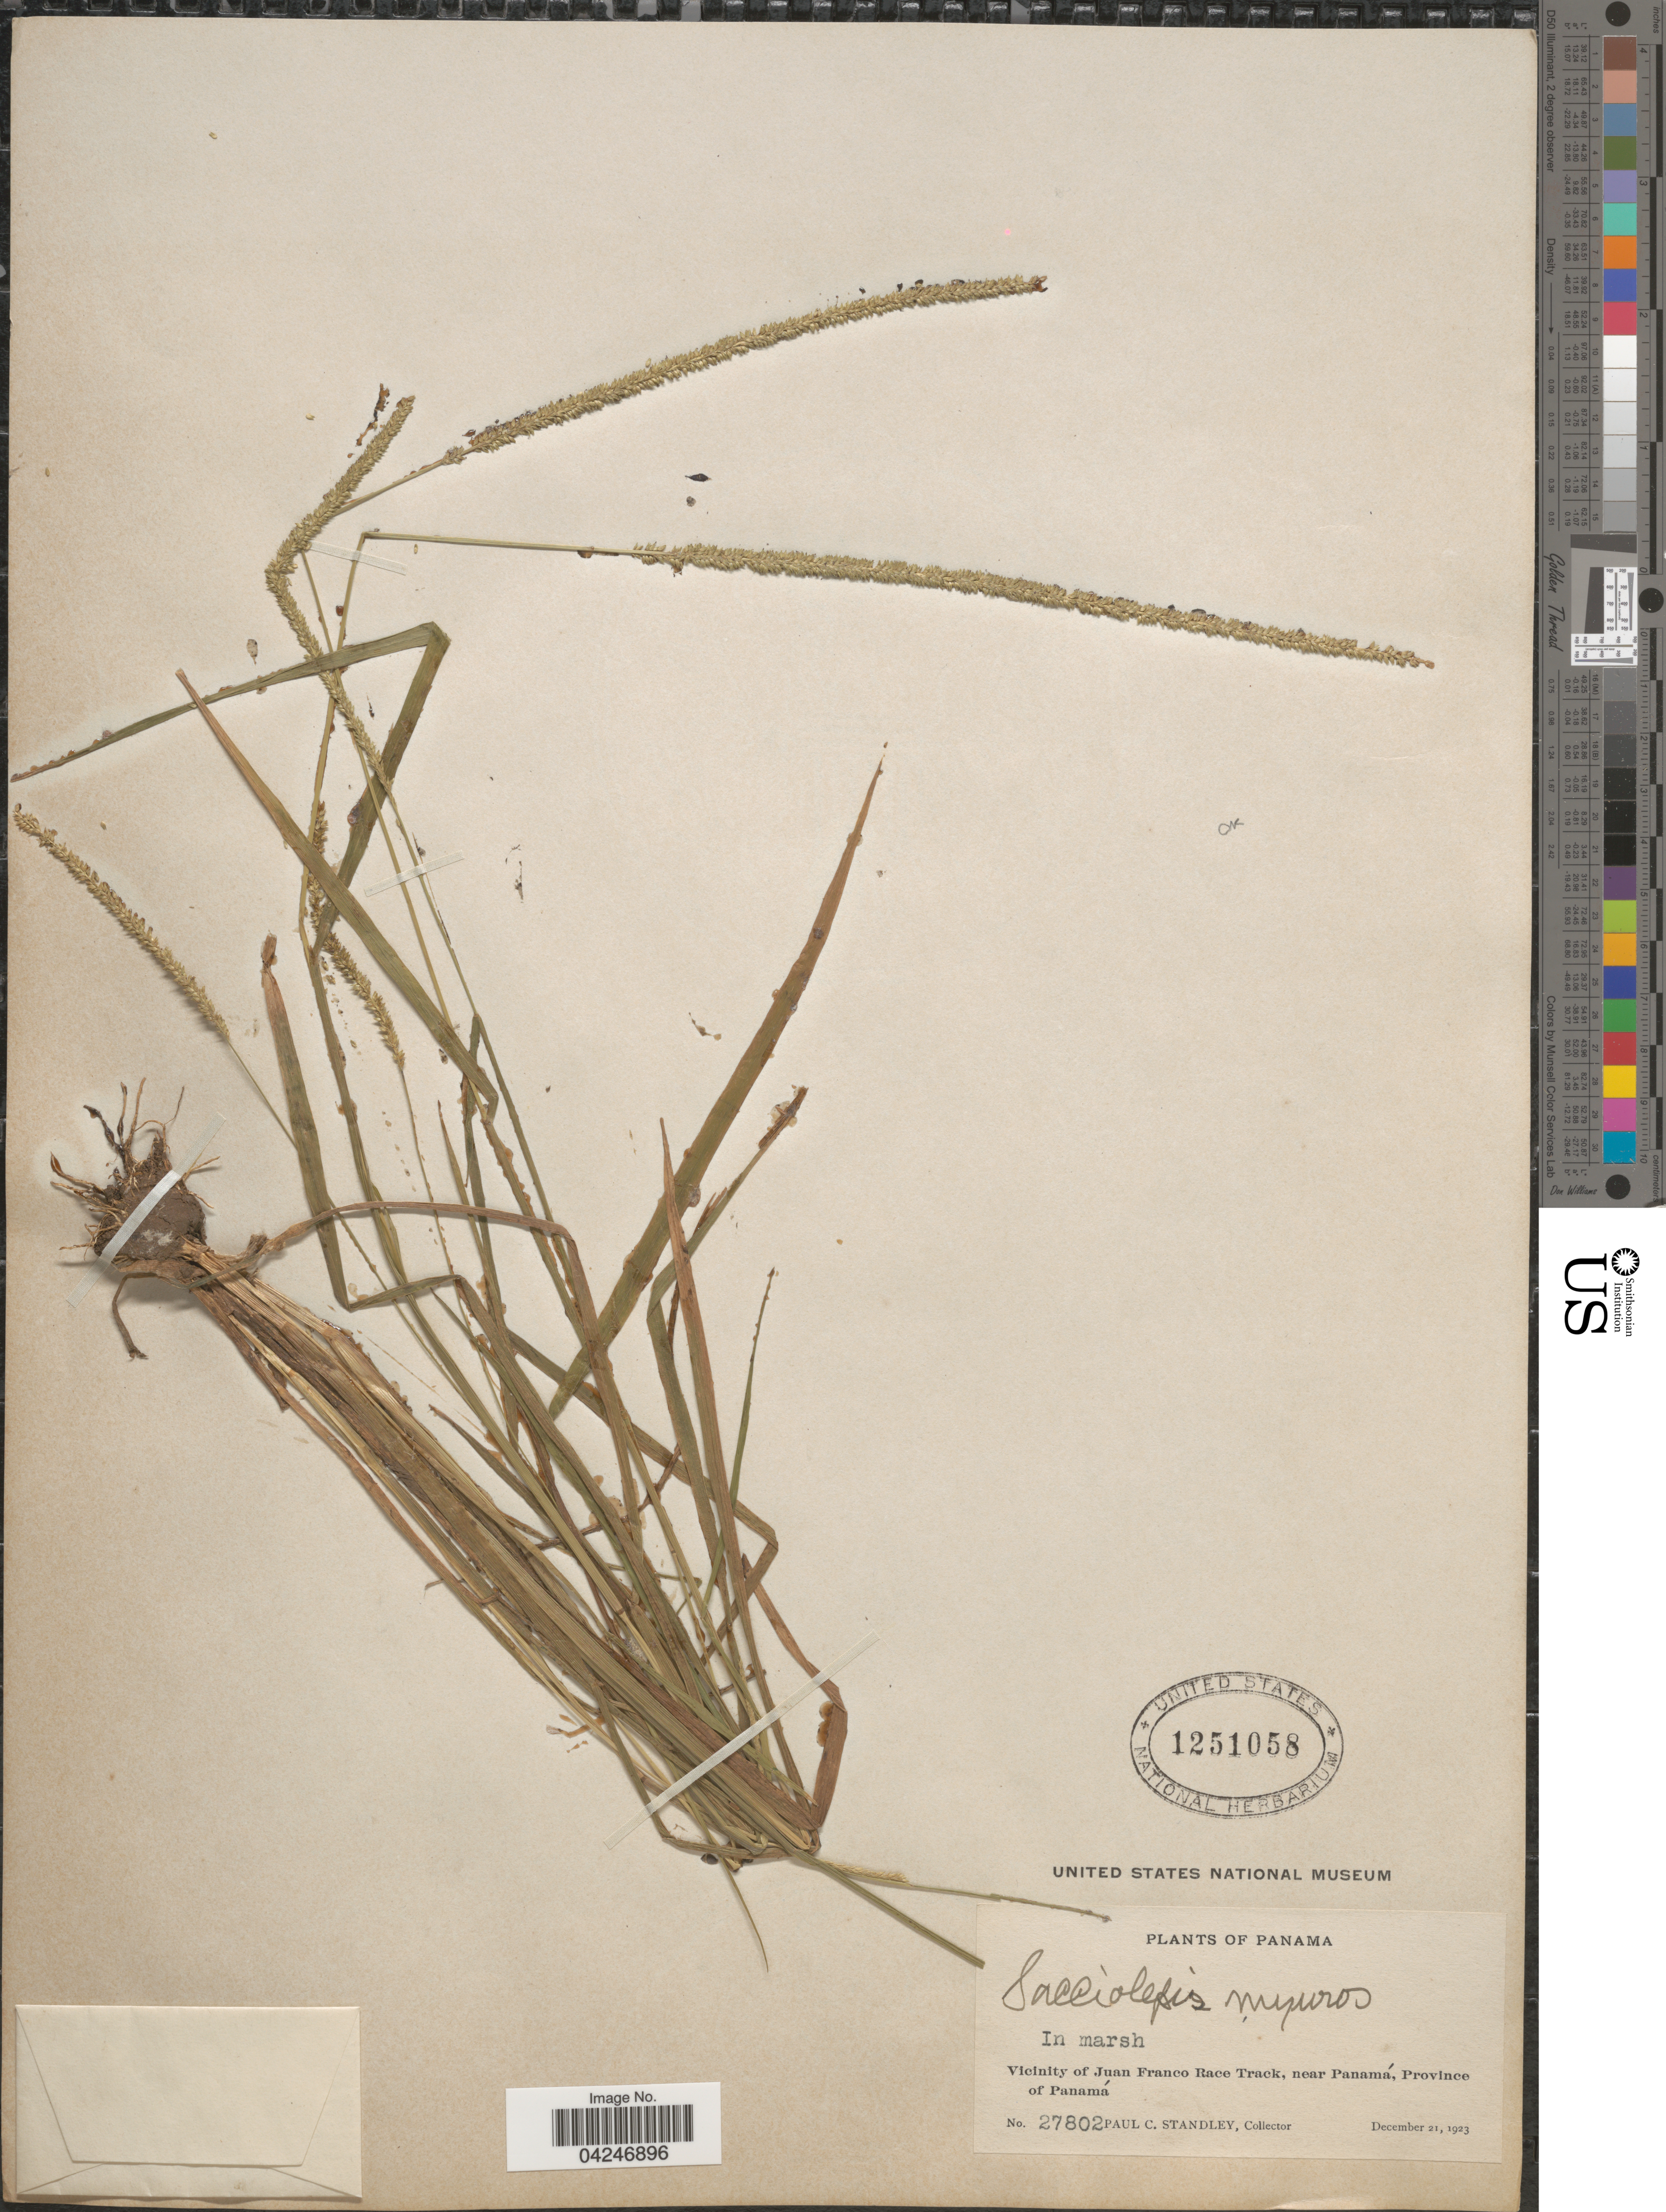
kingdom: Plantae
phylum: Tracheophyta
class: Liliopsida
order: Poales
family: Poaceae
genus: Sacciolepis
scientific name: Sacciolepis myuros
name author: (Lam.) Chase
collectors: P. C. Standley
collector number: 27802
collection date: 1923-12-21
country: Panama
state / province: Panamá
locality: Vicinity of Juan Franco Race Track, near Panamá.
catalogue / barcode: US 1251058